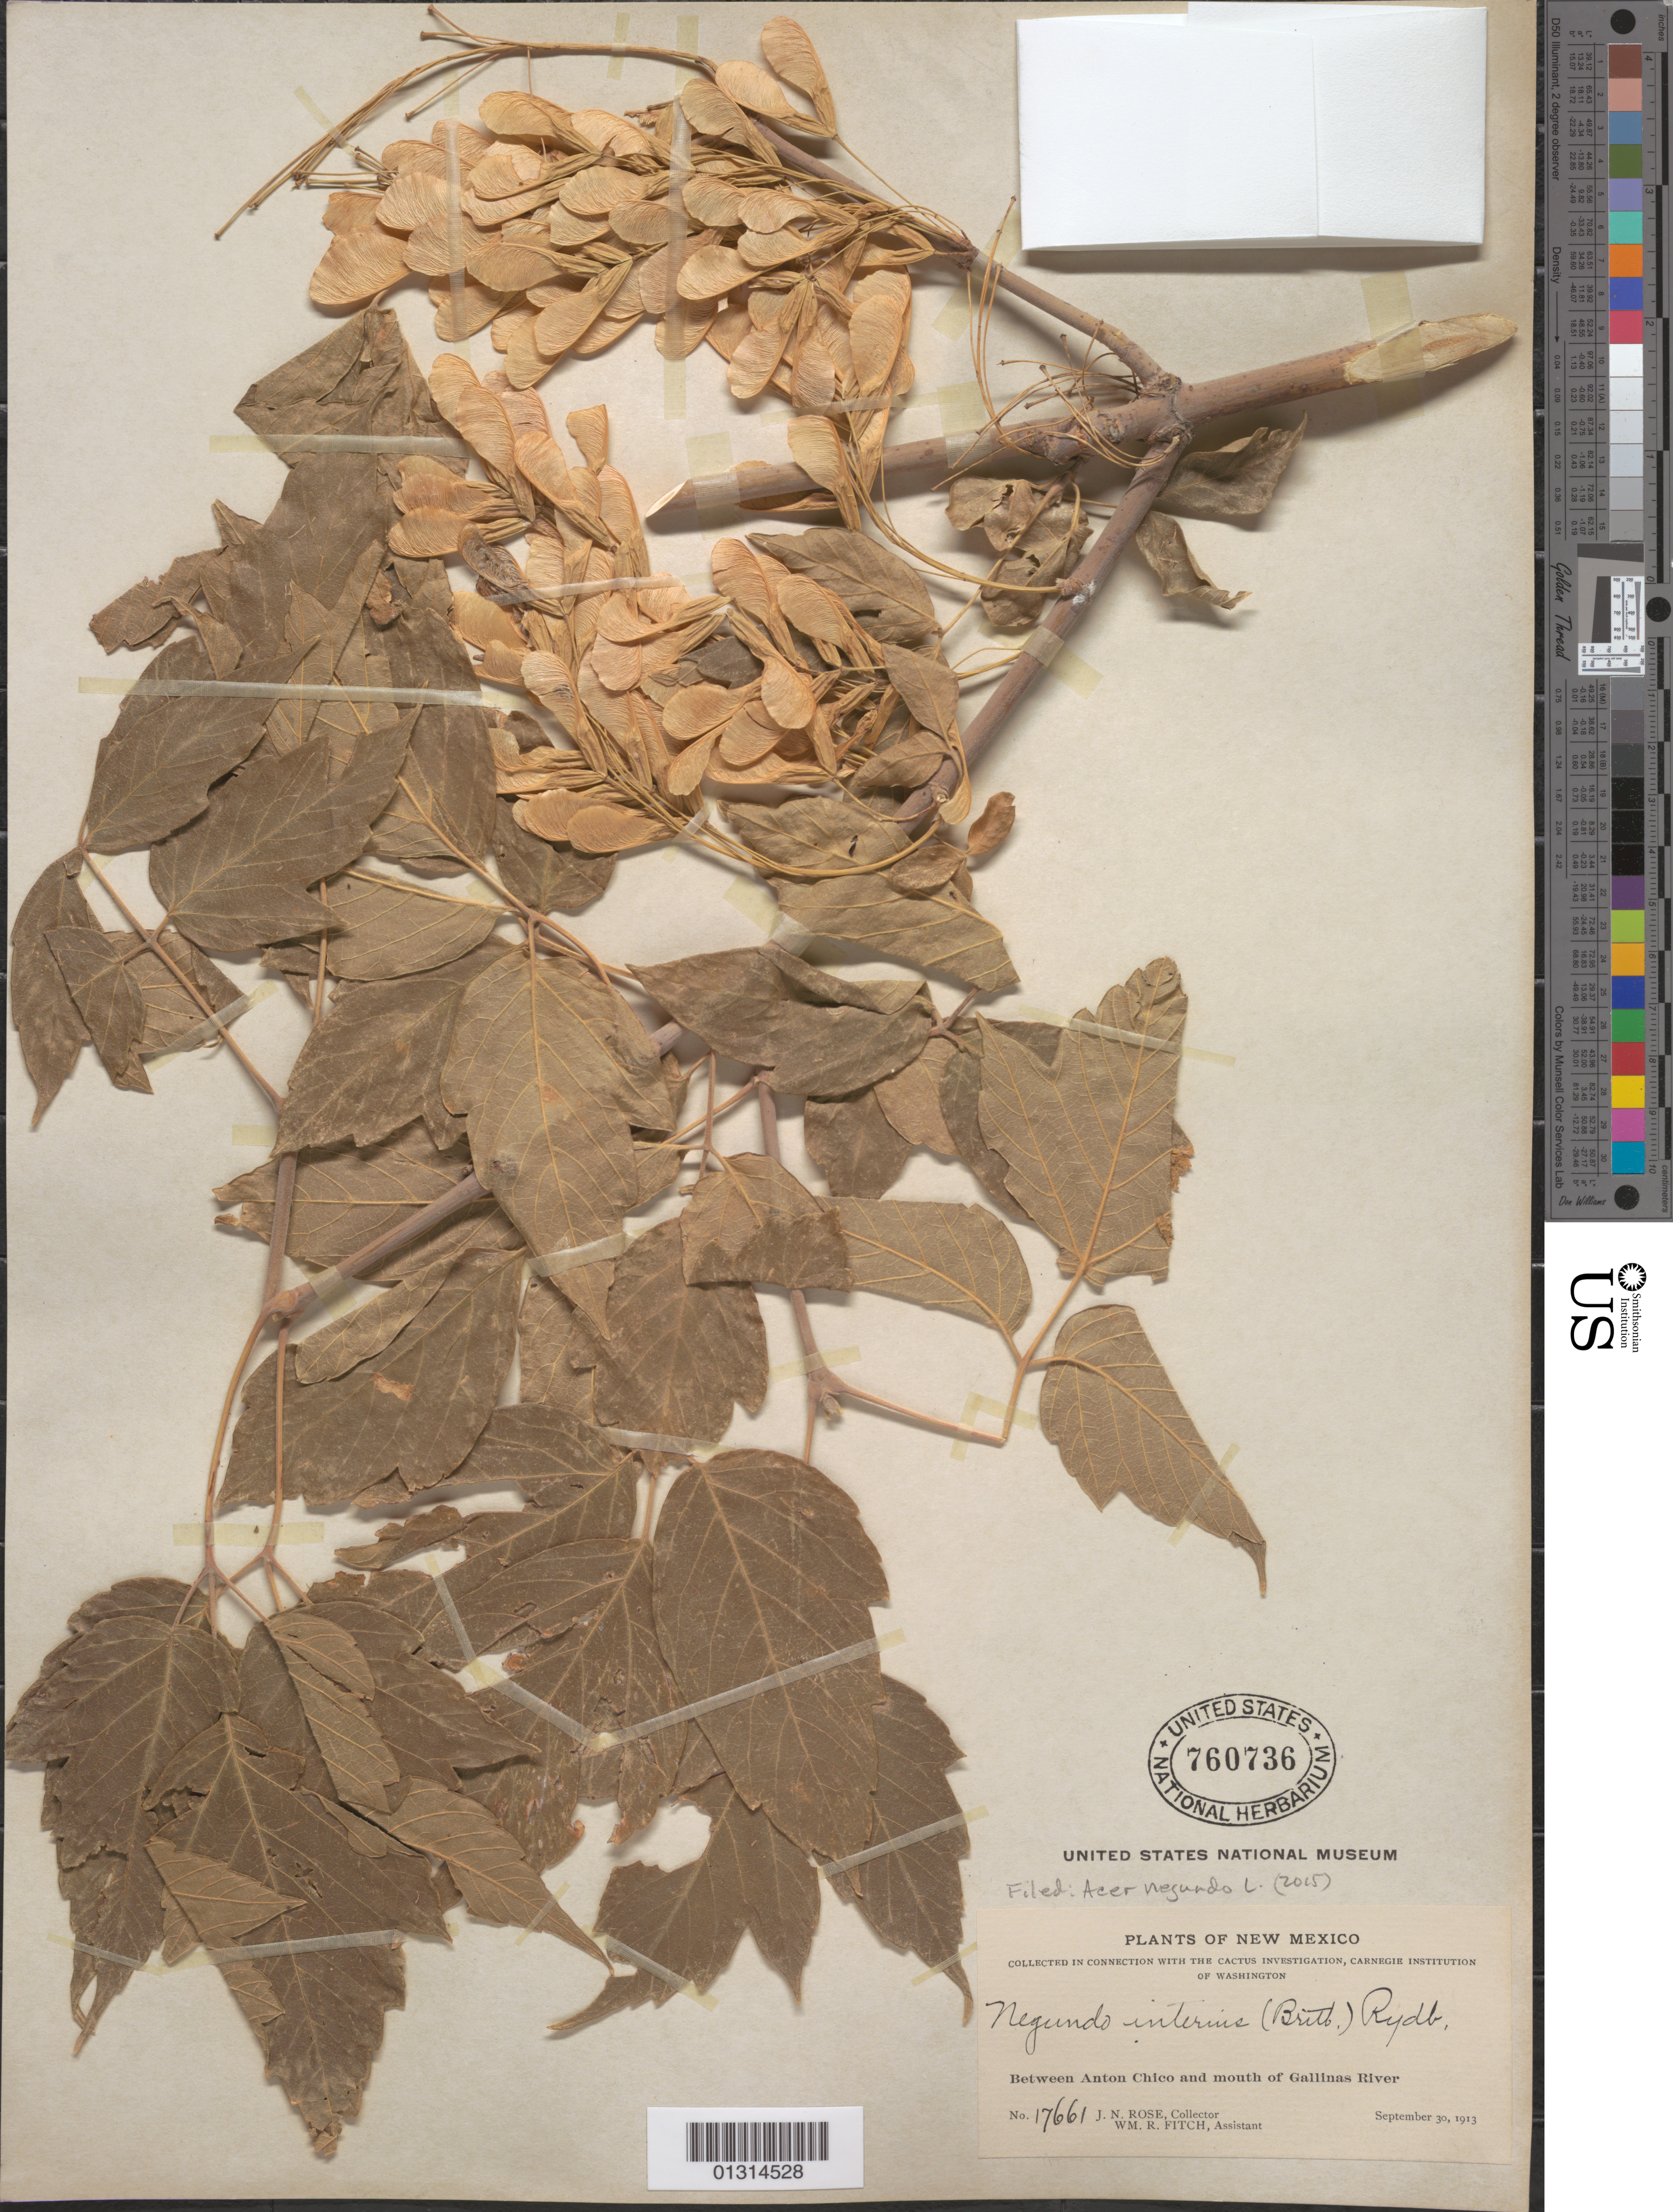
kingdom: Plantae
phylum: Tracheophyta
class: Magnoliopsida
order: Sapindales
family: Sapindaceae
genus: Acer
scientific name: Acer negundo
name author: L.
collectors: J. N. Rose & W. R. Fitch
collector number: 17661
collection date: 1913-09-30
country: United States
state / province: New Mexico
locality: Between Anto Chico [Santa Rosa] and mouth of Gallinas River.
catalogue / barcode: US 760736